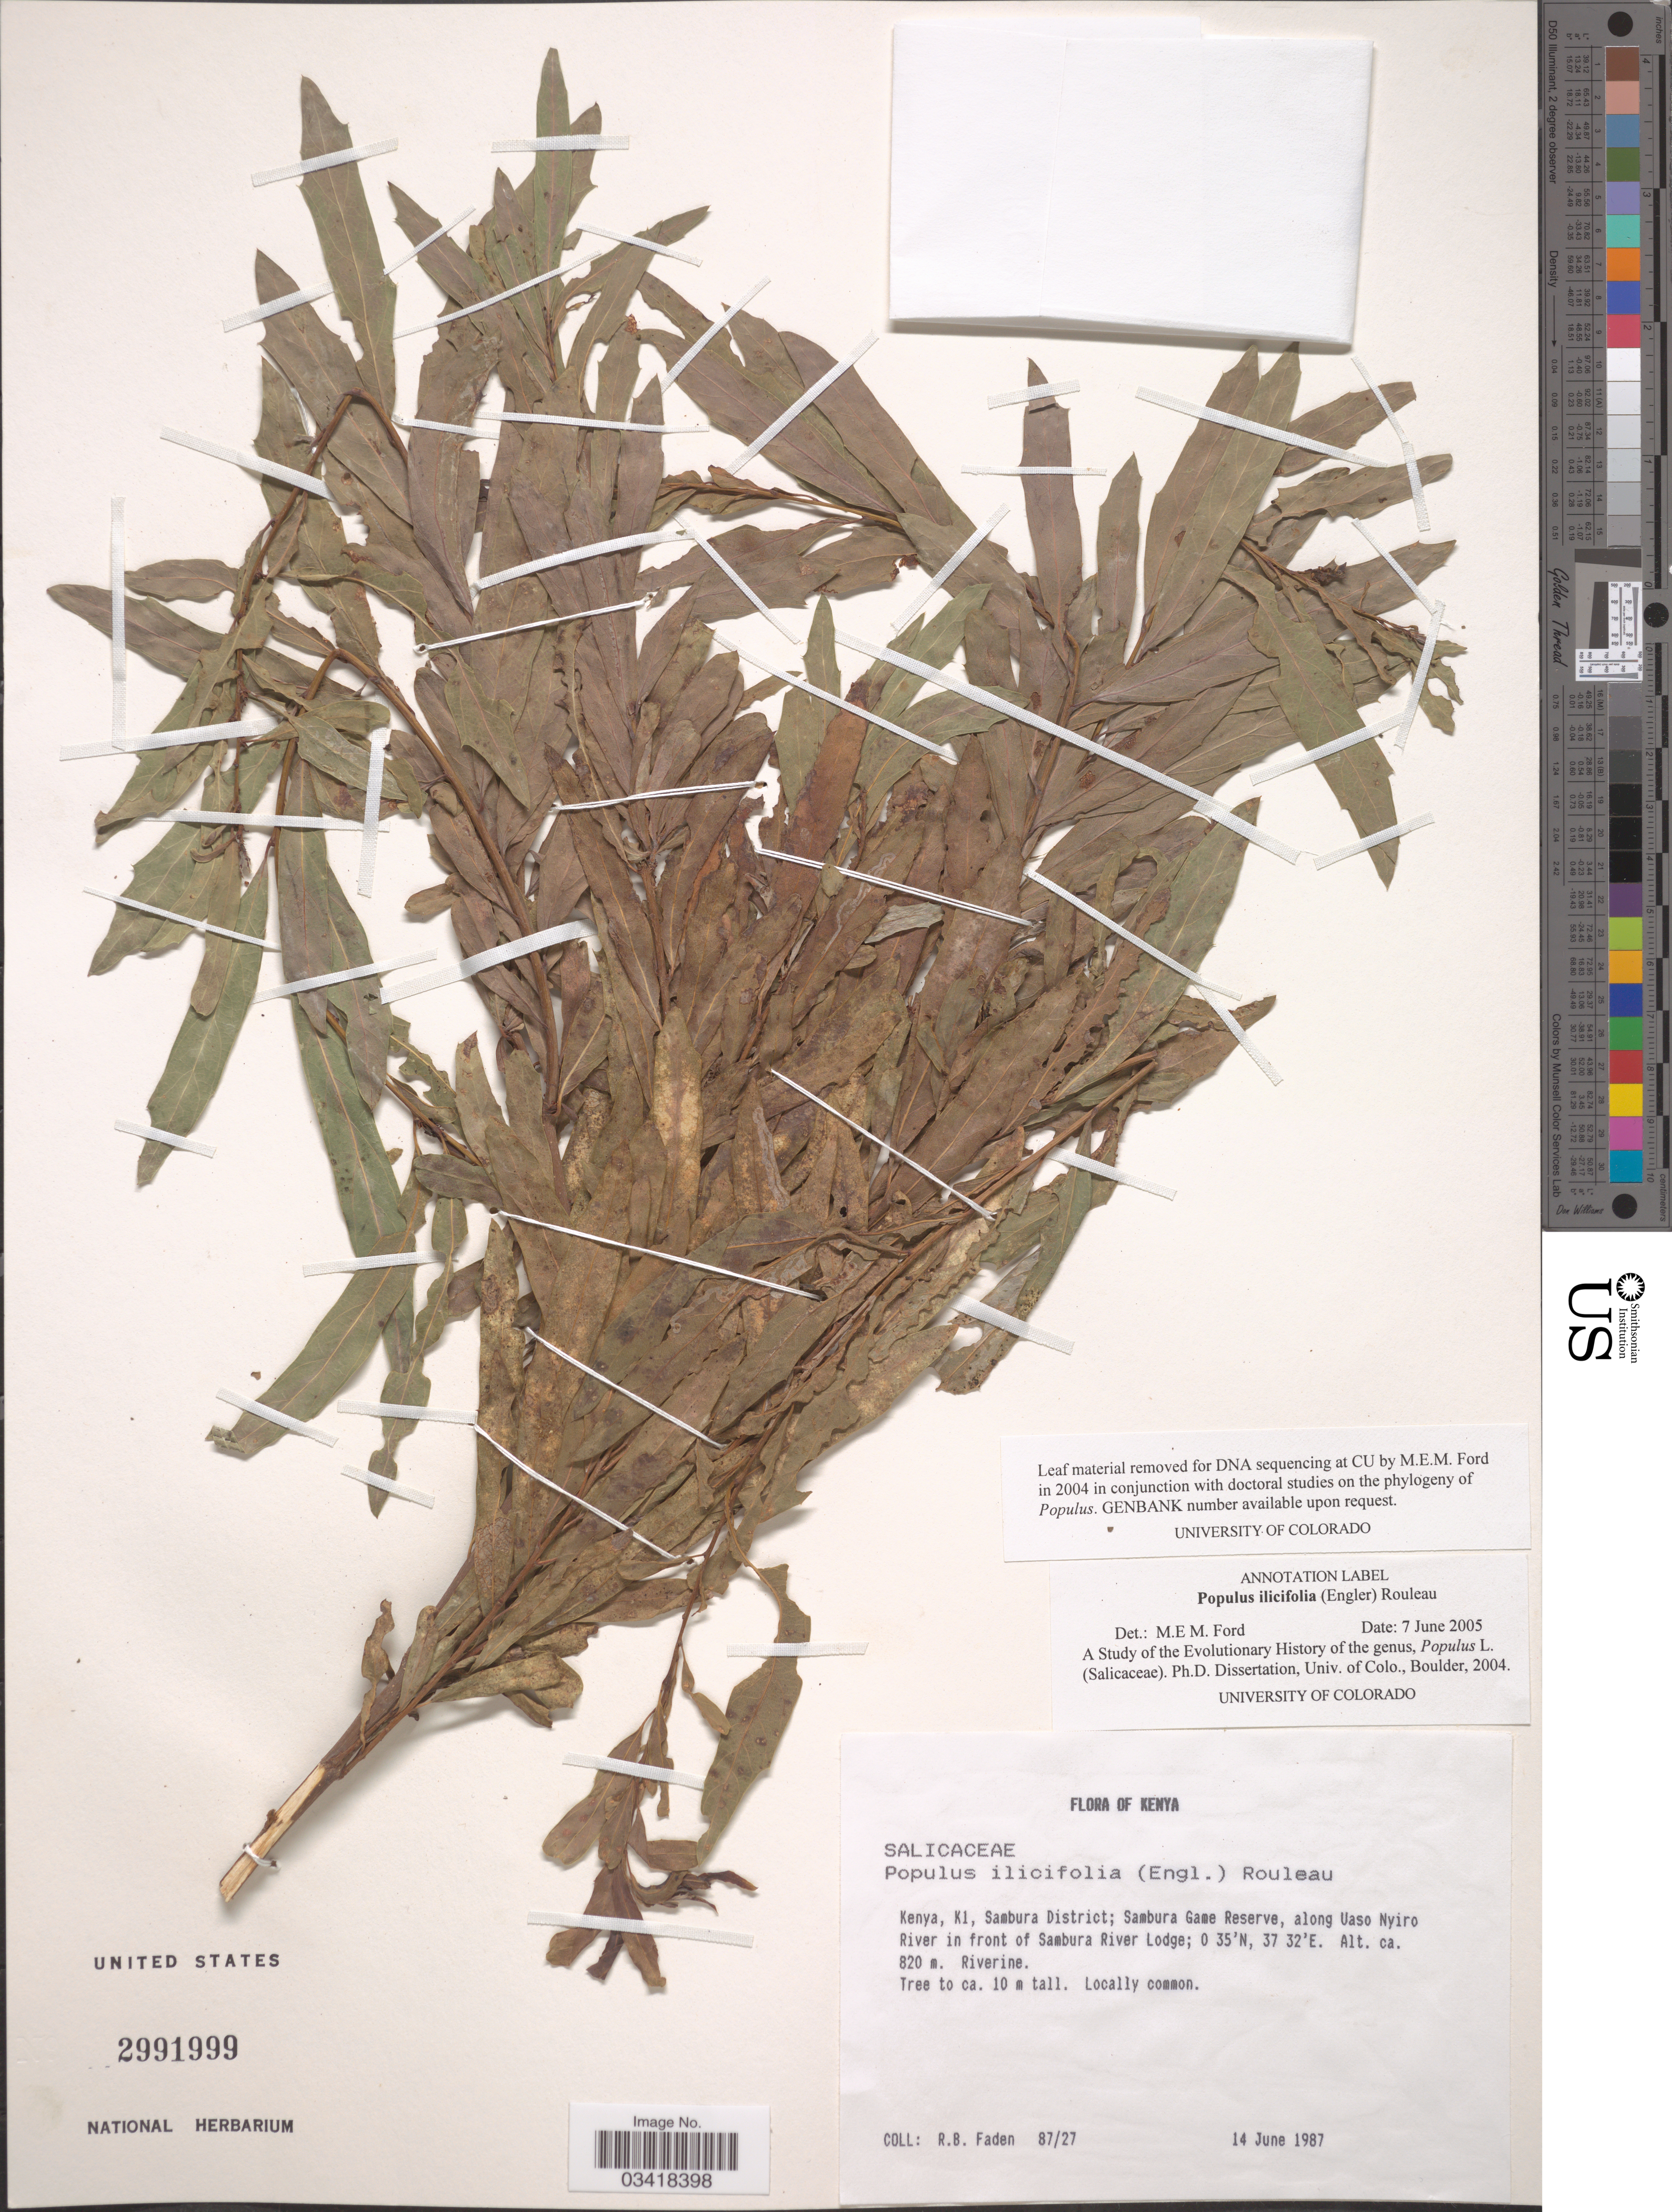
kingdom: Plantae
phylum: Tracheophyta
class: Magnoliopsida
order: Malpighiales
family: Salicaceae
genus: Populus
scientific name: Populus ilicifolia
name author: (Engl.) Rouleau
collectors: R. B. Faden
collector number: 87/27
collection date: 1987-06-14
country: Kenya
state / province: Samburu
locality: K1, Sambura District; Sambura Game Reserve, along the Uaso Nyiro River in front of Sambura River Lodge.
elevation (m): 820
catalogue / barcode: US 2991999